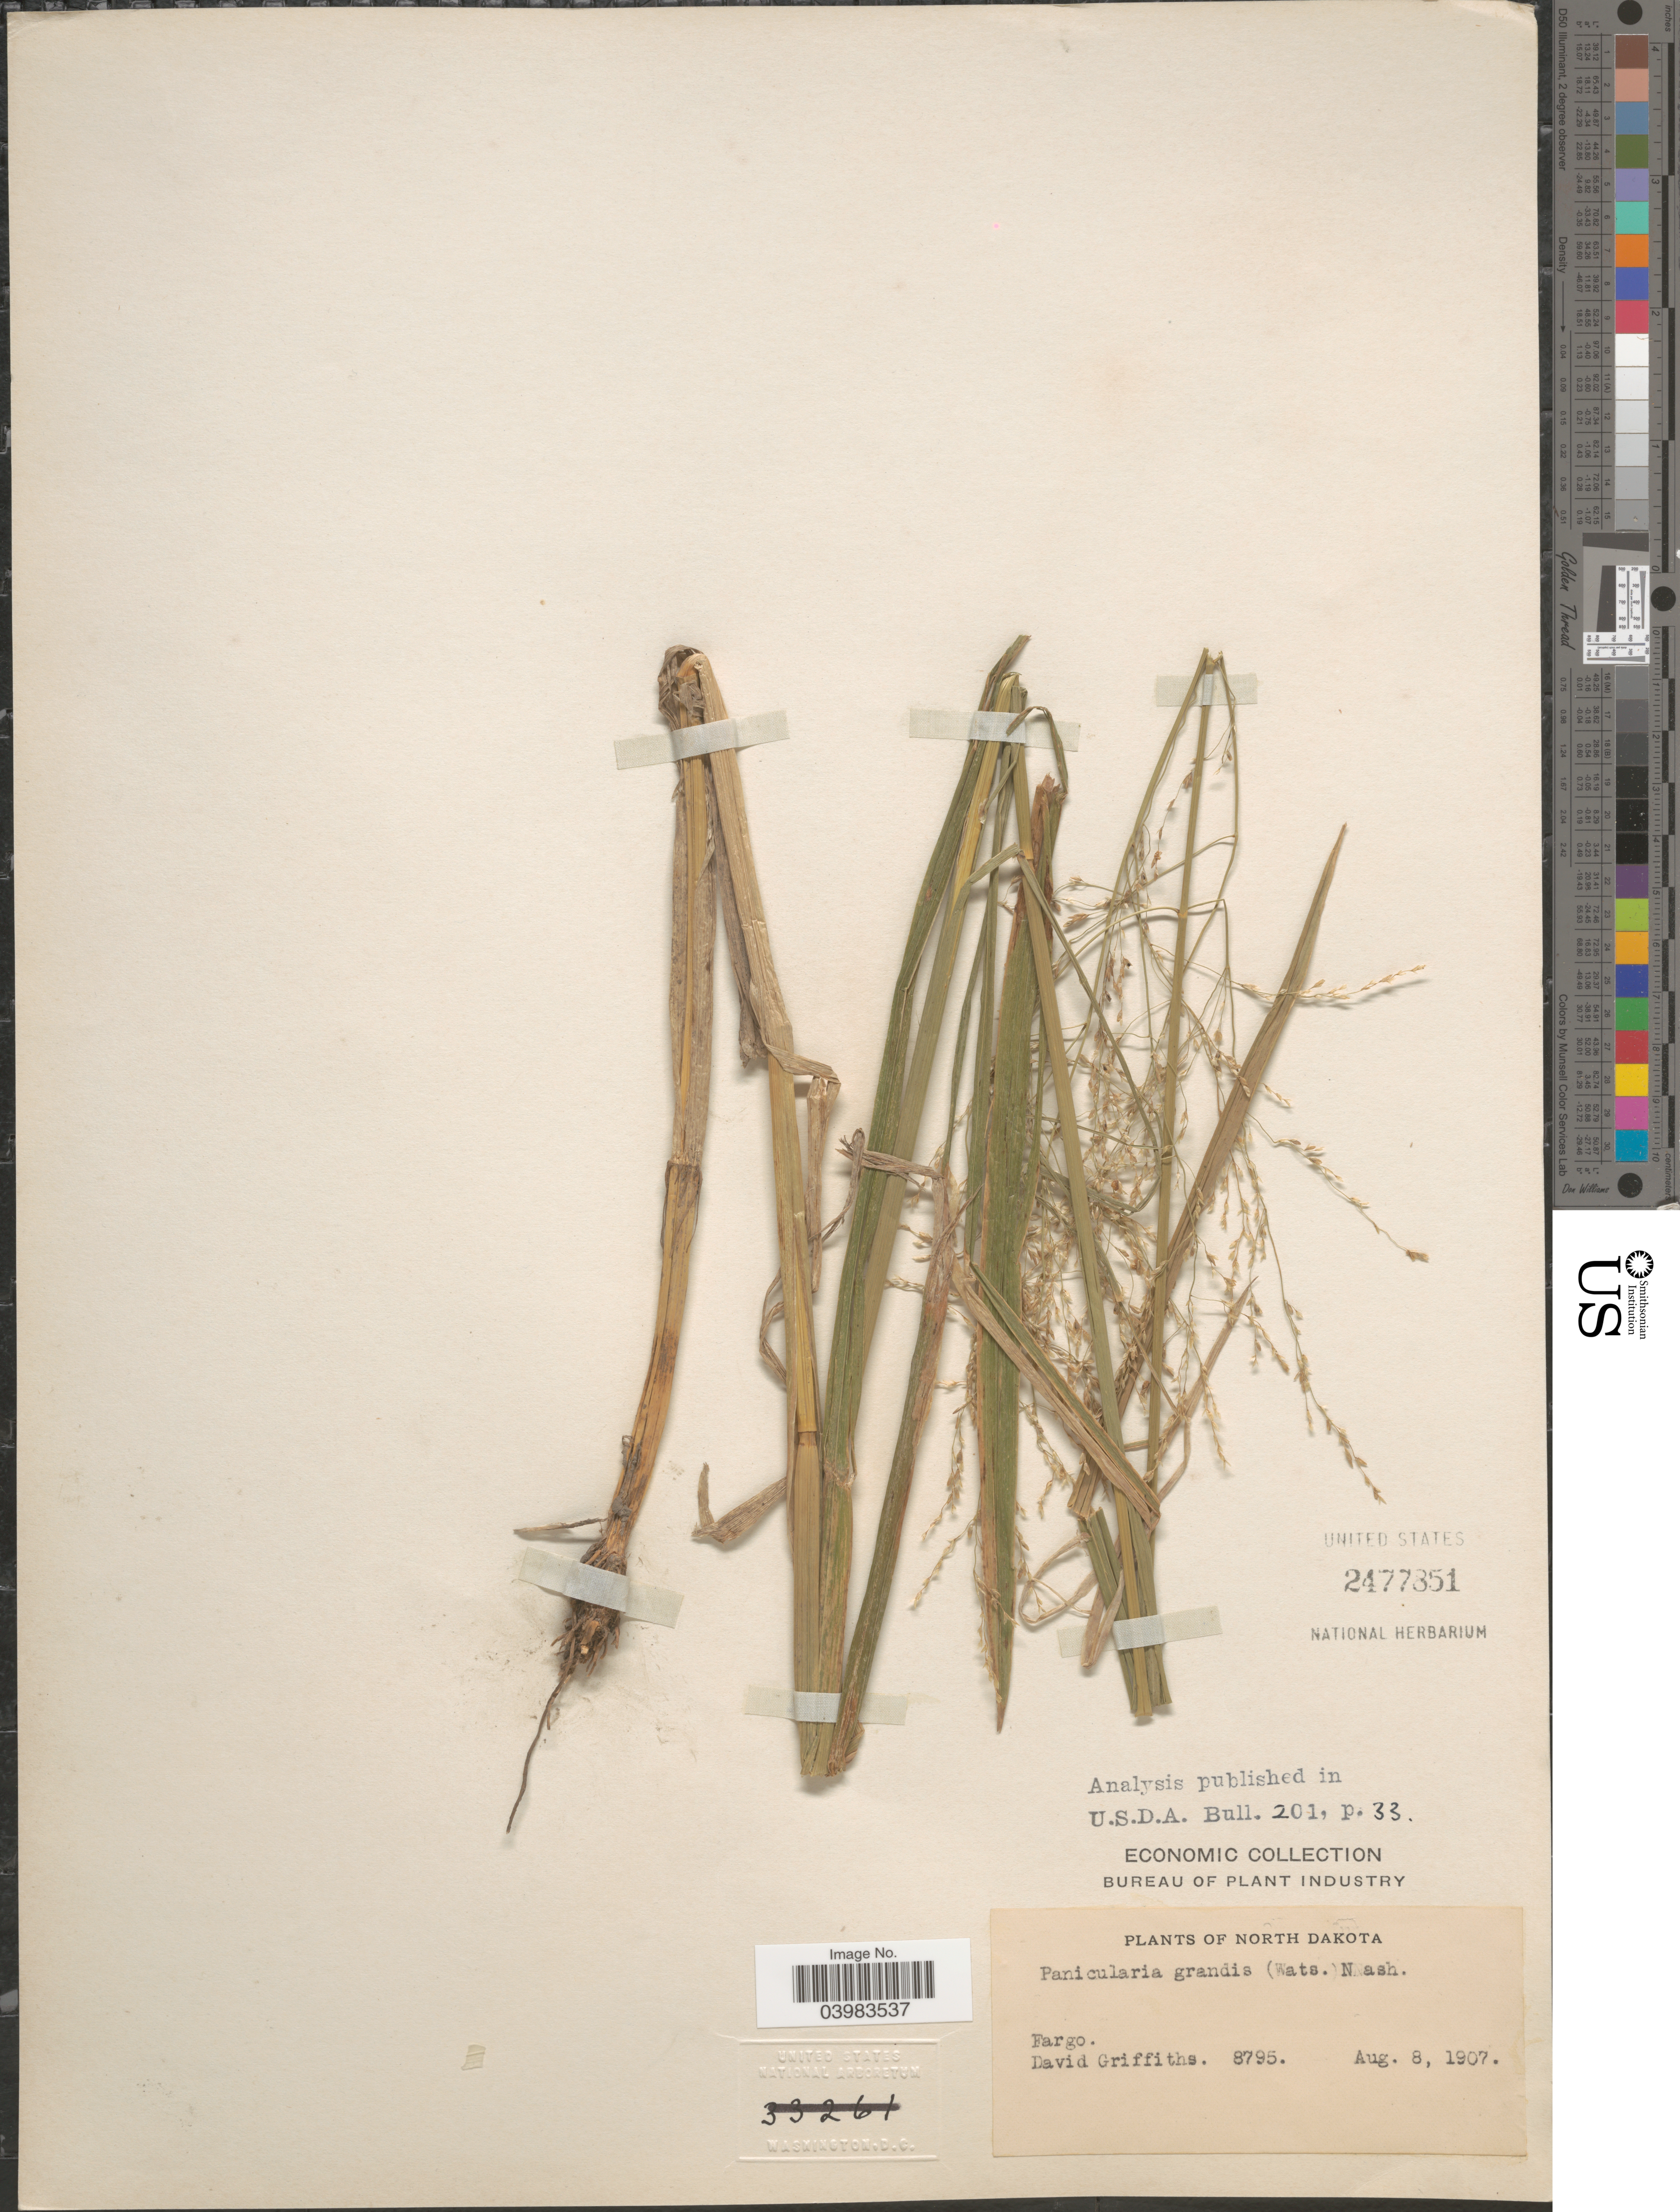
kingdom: Plantae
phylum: Tracheophyta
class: Liliopsida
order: Poales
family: Poaceae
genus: Glyceria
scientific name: Glyceria grandis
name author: S. Watson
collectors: D. Griffiths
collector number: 8795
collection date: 1907-08-08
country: United States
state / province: North Dakota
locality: Fargo.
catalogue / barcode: US 2477851